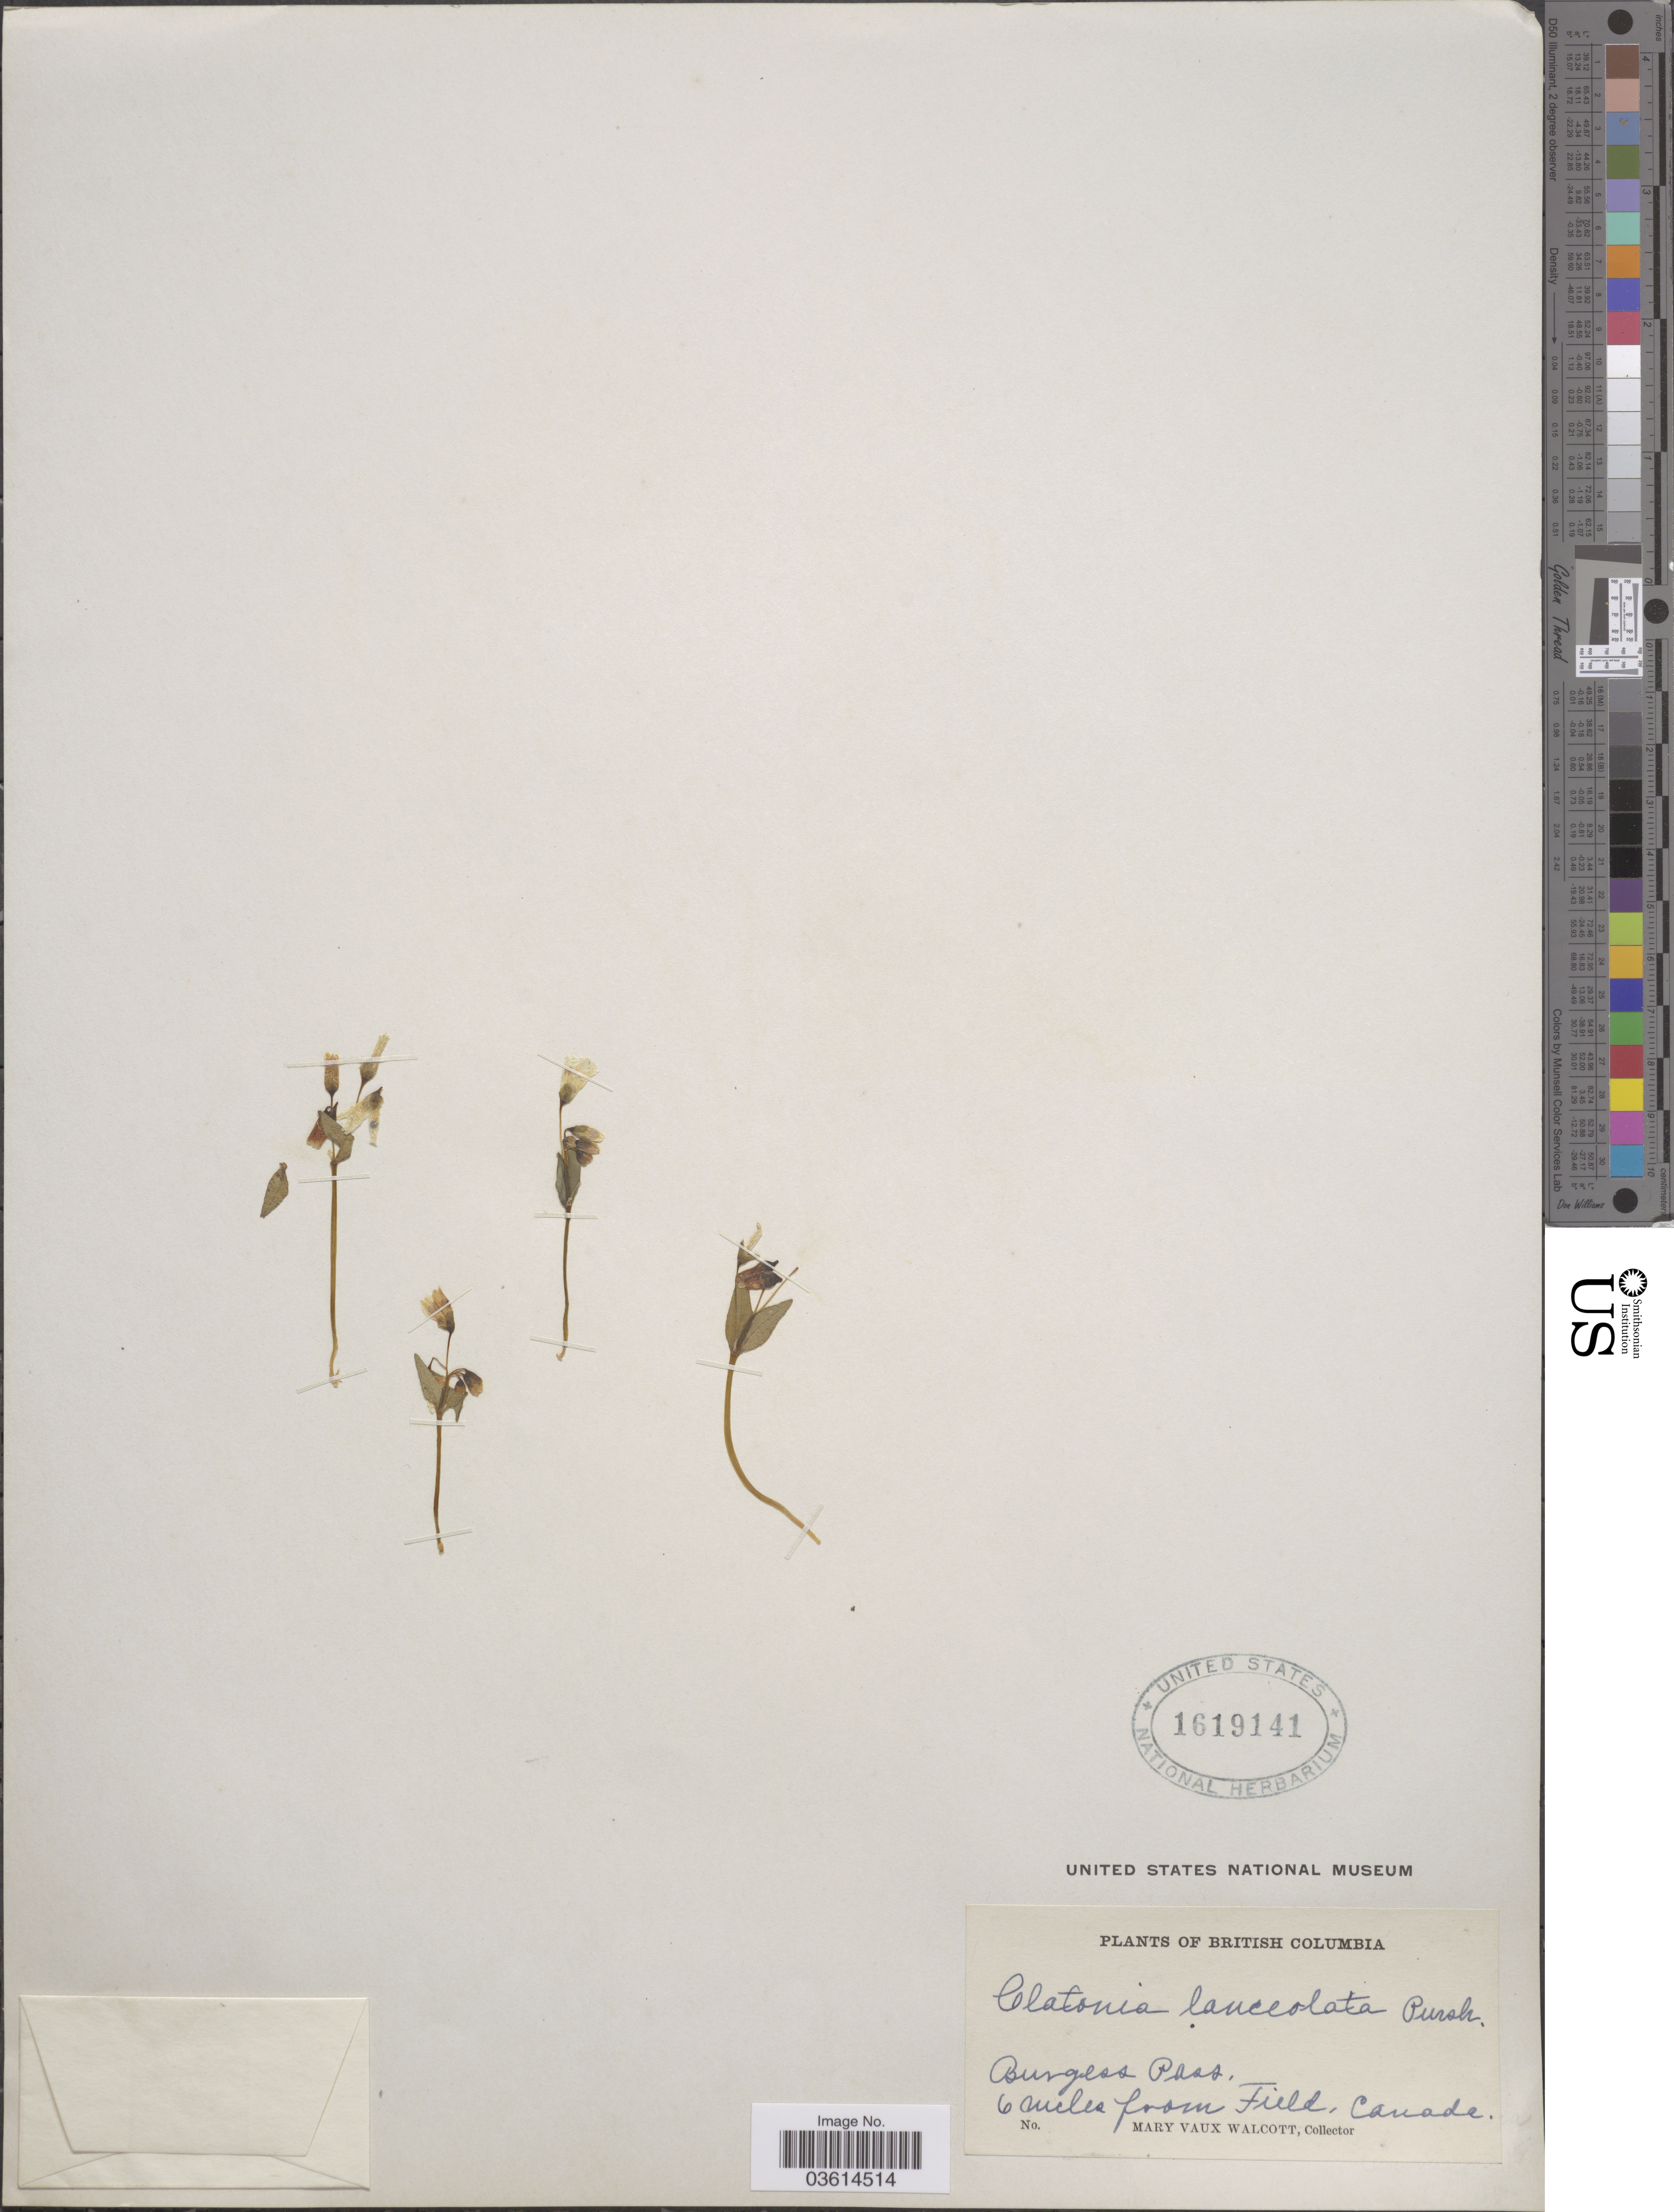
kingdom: Plantae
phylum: Tracheophyta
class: Magnoliopsida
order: Caryophyllales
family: Montiaceae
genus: Claytonia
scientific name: Claytonia lanceolata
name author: Pursh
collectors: M. Walcott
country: Canada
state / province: British Columbia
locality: Burgess Pass, 6 miles from Field, Canada.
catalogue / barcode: US 1619141